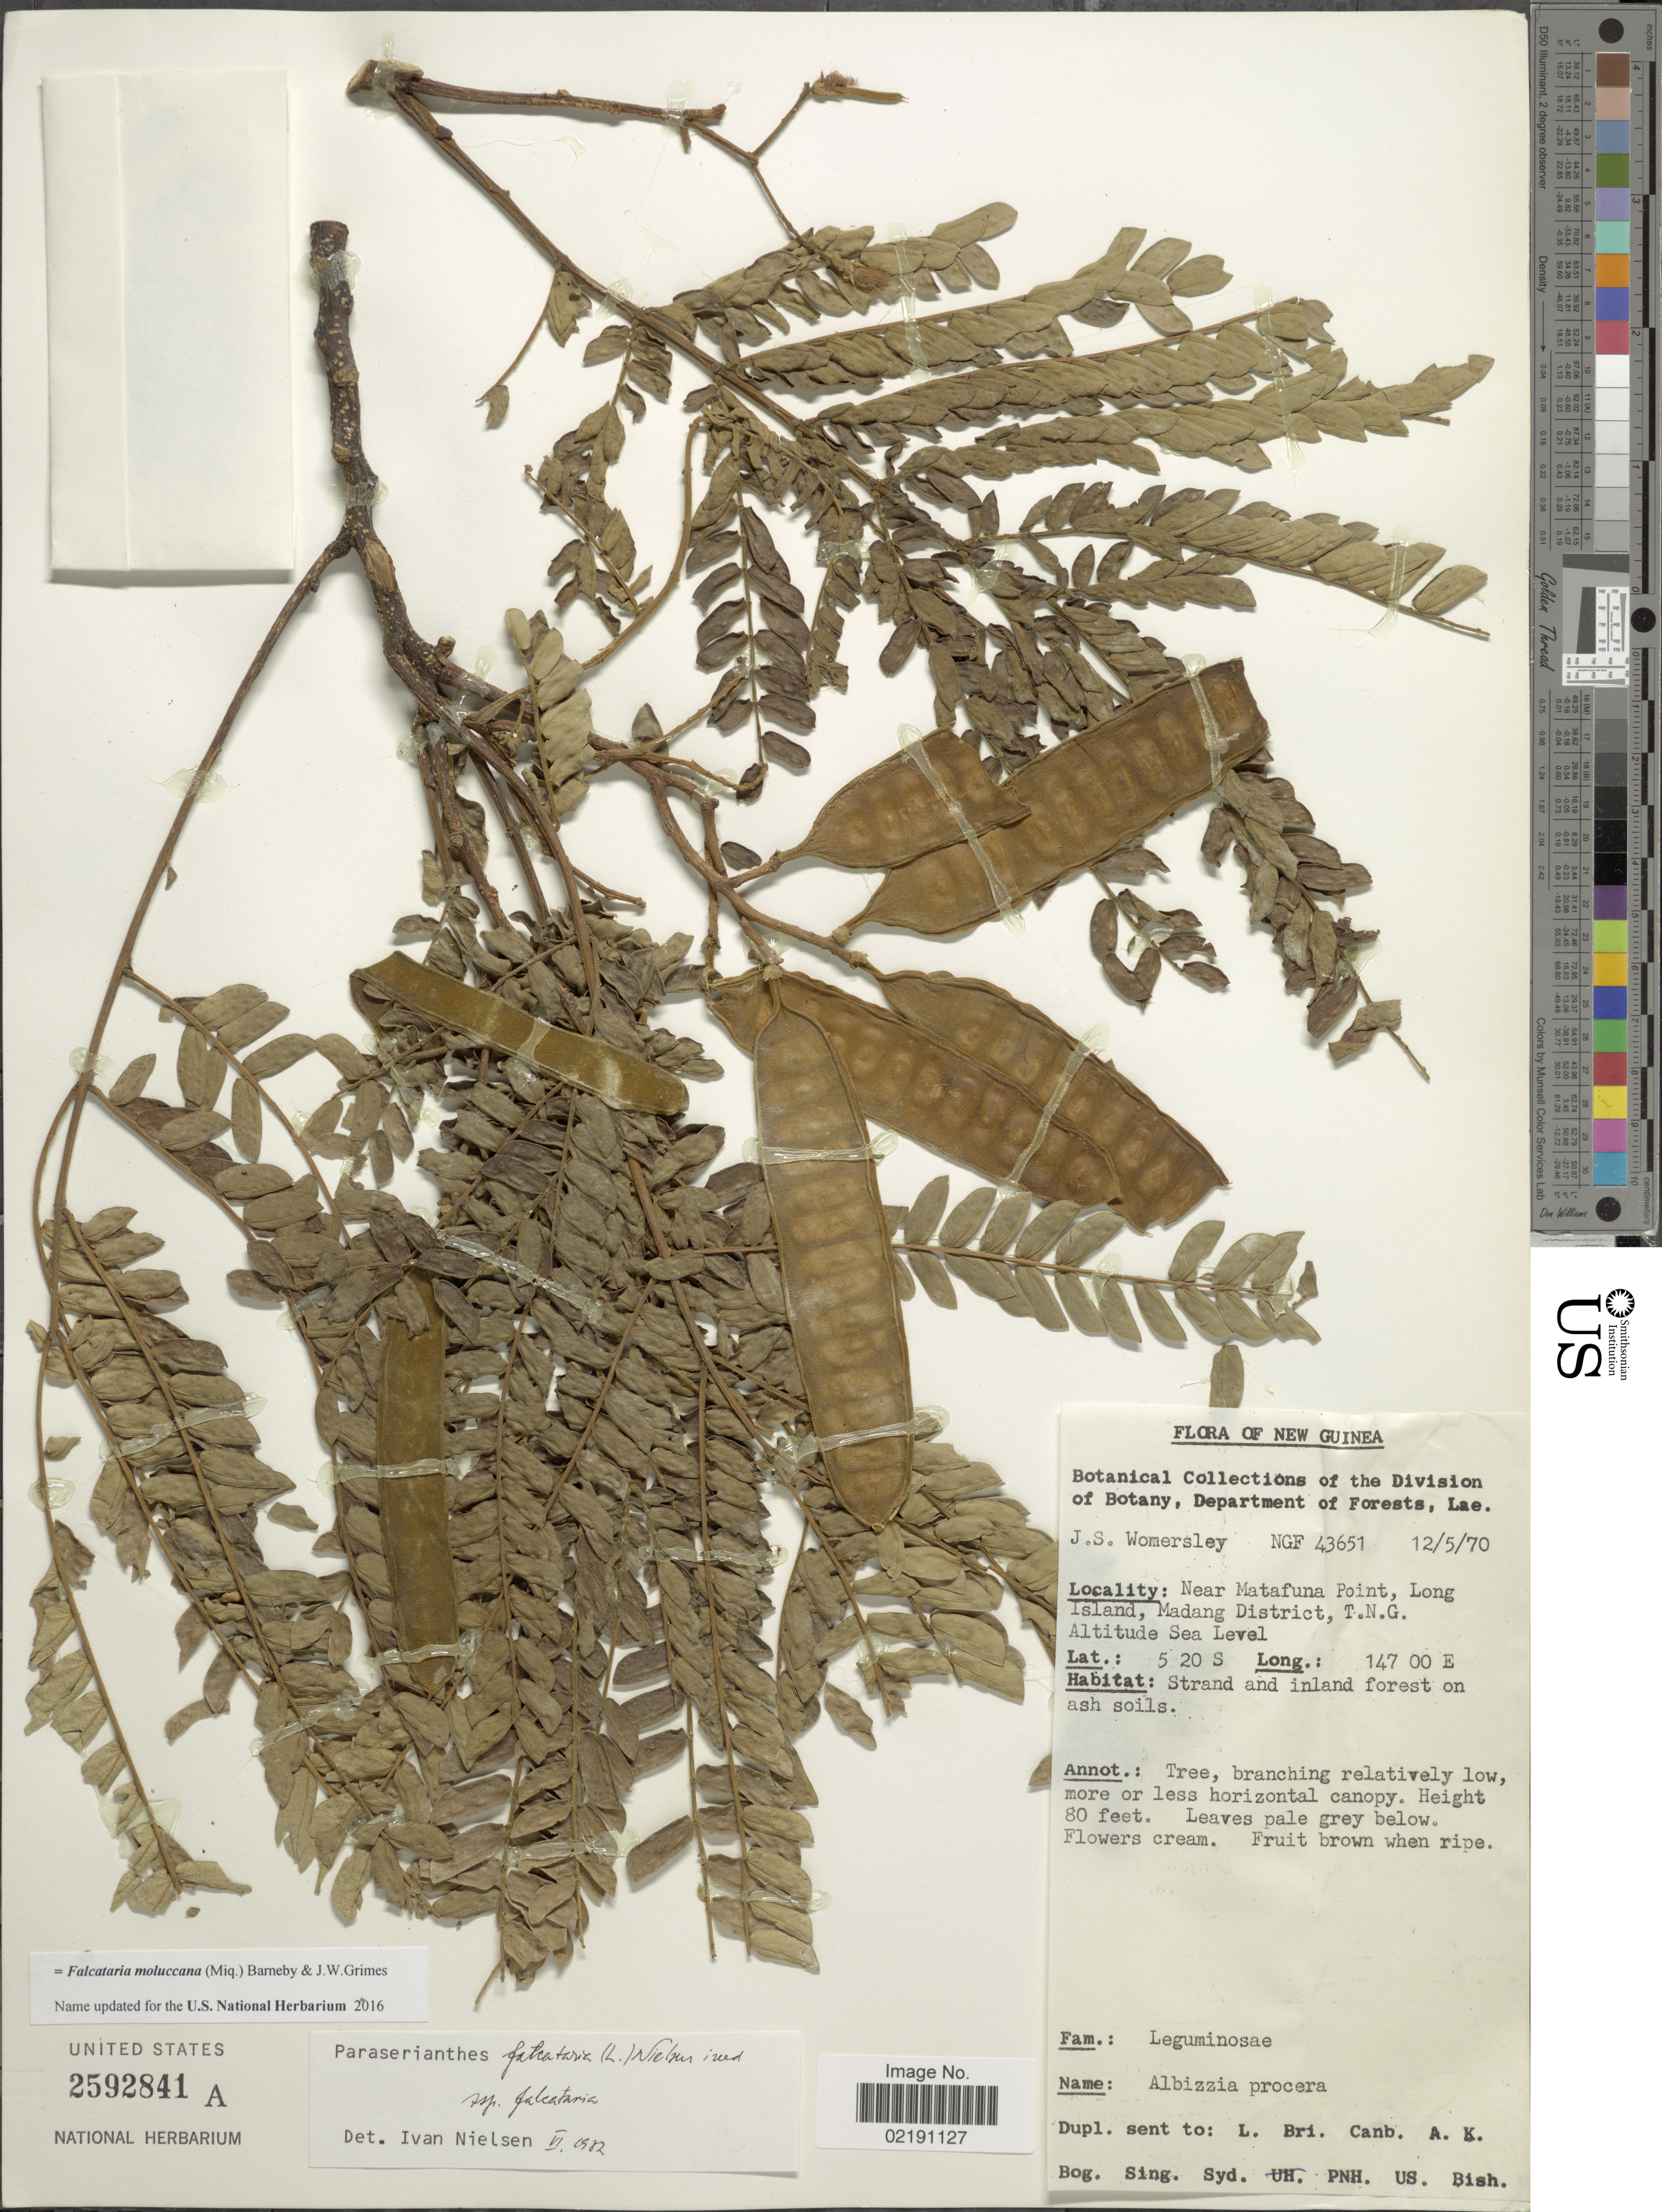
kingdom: Plantae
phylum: Tracheophyta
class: Magnoliopsida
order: Fabales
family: Fabaceae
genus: Falcataria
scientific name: Falcataria moluccana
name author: (Miq.) Barneby & Grimes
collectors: J. S. Womersley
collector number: NGF43651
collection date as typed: Transcribed d/m/y: 12/5/70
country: Papua New Guinea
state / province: Madang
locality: New Guinea. Near Matafuna Point, Long Island, Madang District, T.N.G.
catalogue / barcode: US 2592841A